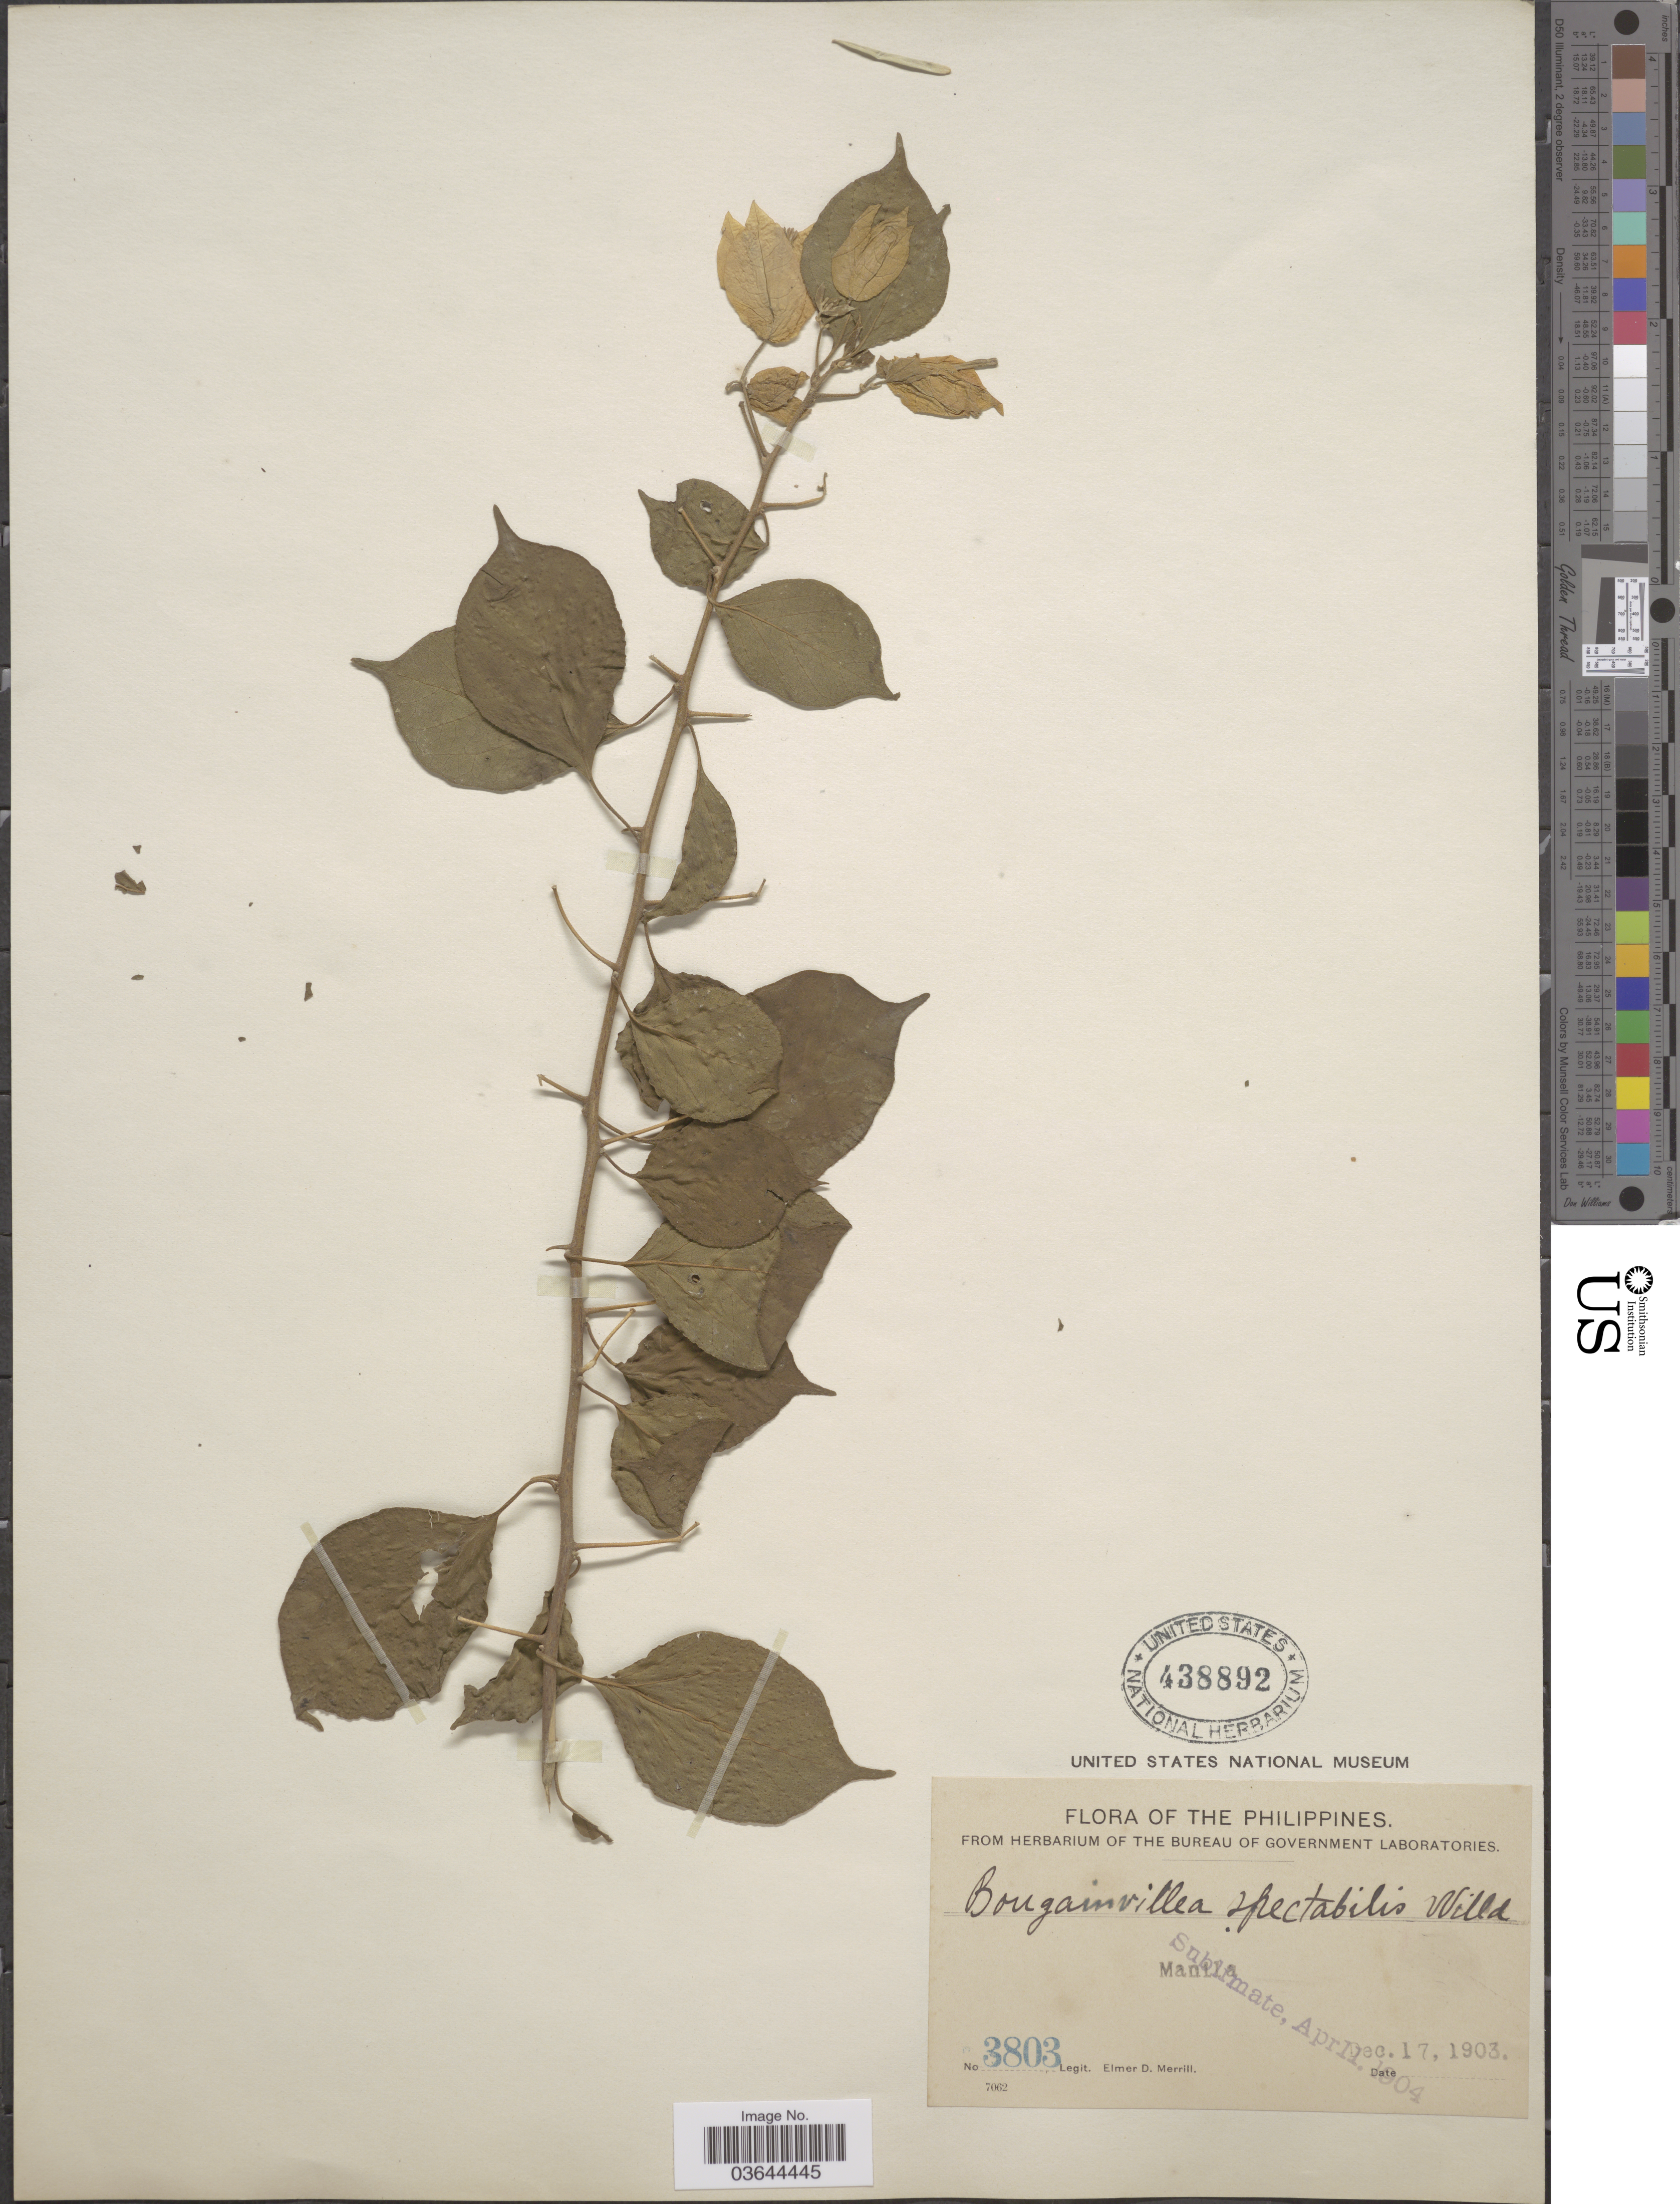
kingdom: Plantae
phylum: Tracheophyta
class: Magnoliopsida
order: Caryophyllales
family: Nyctaginaceae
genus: Bougainvillea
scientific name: Bougainvillea spectabilis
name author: Willd.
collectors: E. D. Merrill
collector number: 3803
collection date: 1903-12-17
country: Philippines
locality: Manila.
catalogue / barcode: US 438892